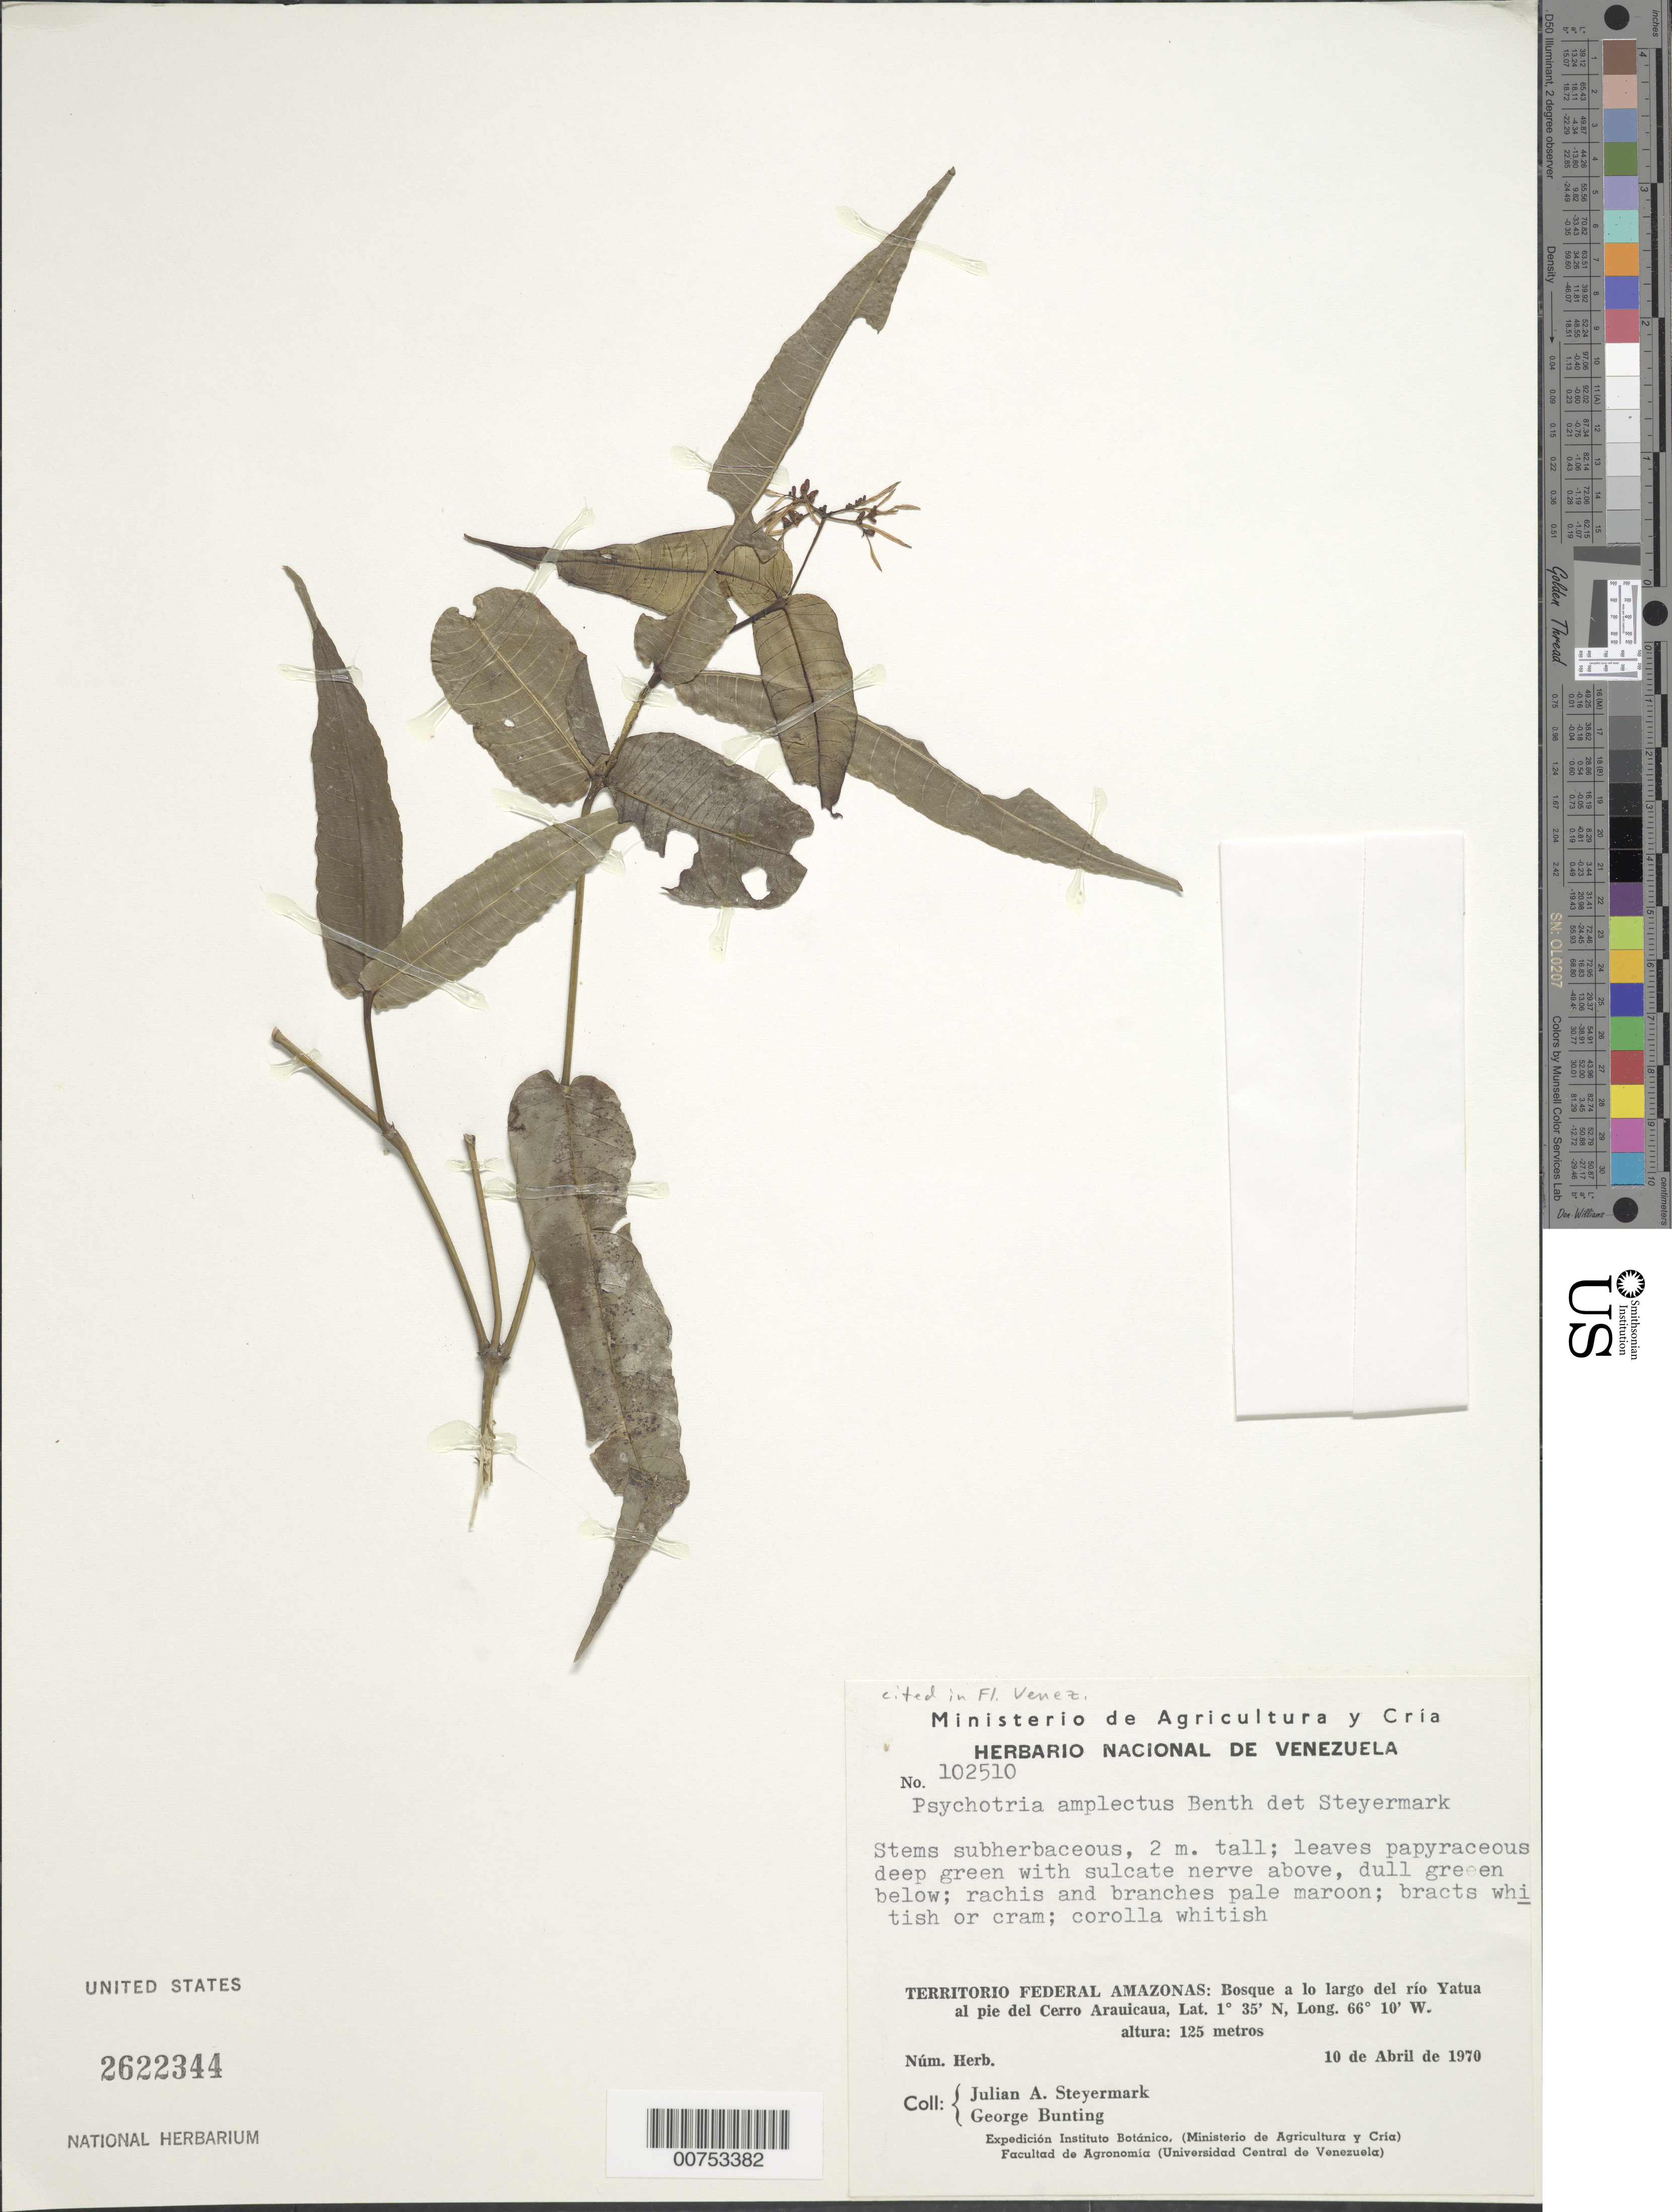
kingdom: Plantae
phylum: Tracheophyta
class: Magnoliopsida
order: Gentianales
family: Rubiaceae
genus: Psychotria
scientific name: Psychotria amplectens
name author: Benth.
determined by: Steyermark, Julian A., (VEN)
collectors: J. Steyermark & G. S. Bunting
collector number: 102510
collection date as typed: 10-Apr-70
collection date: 1970-04-10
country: Venezuela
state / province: Amazonas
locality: Río Yatua al pie del Cerro Arauicaua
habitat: Forest along river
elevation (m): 125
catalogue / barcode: US 2622344